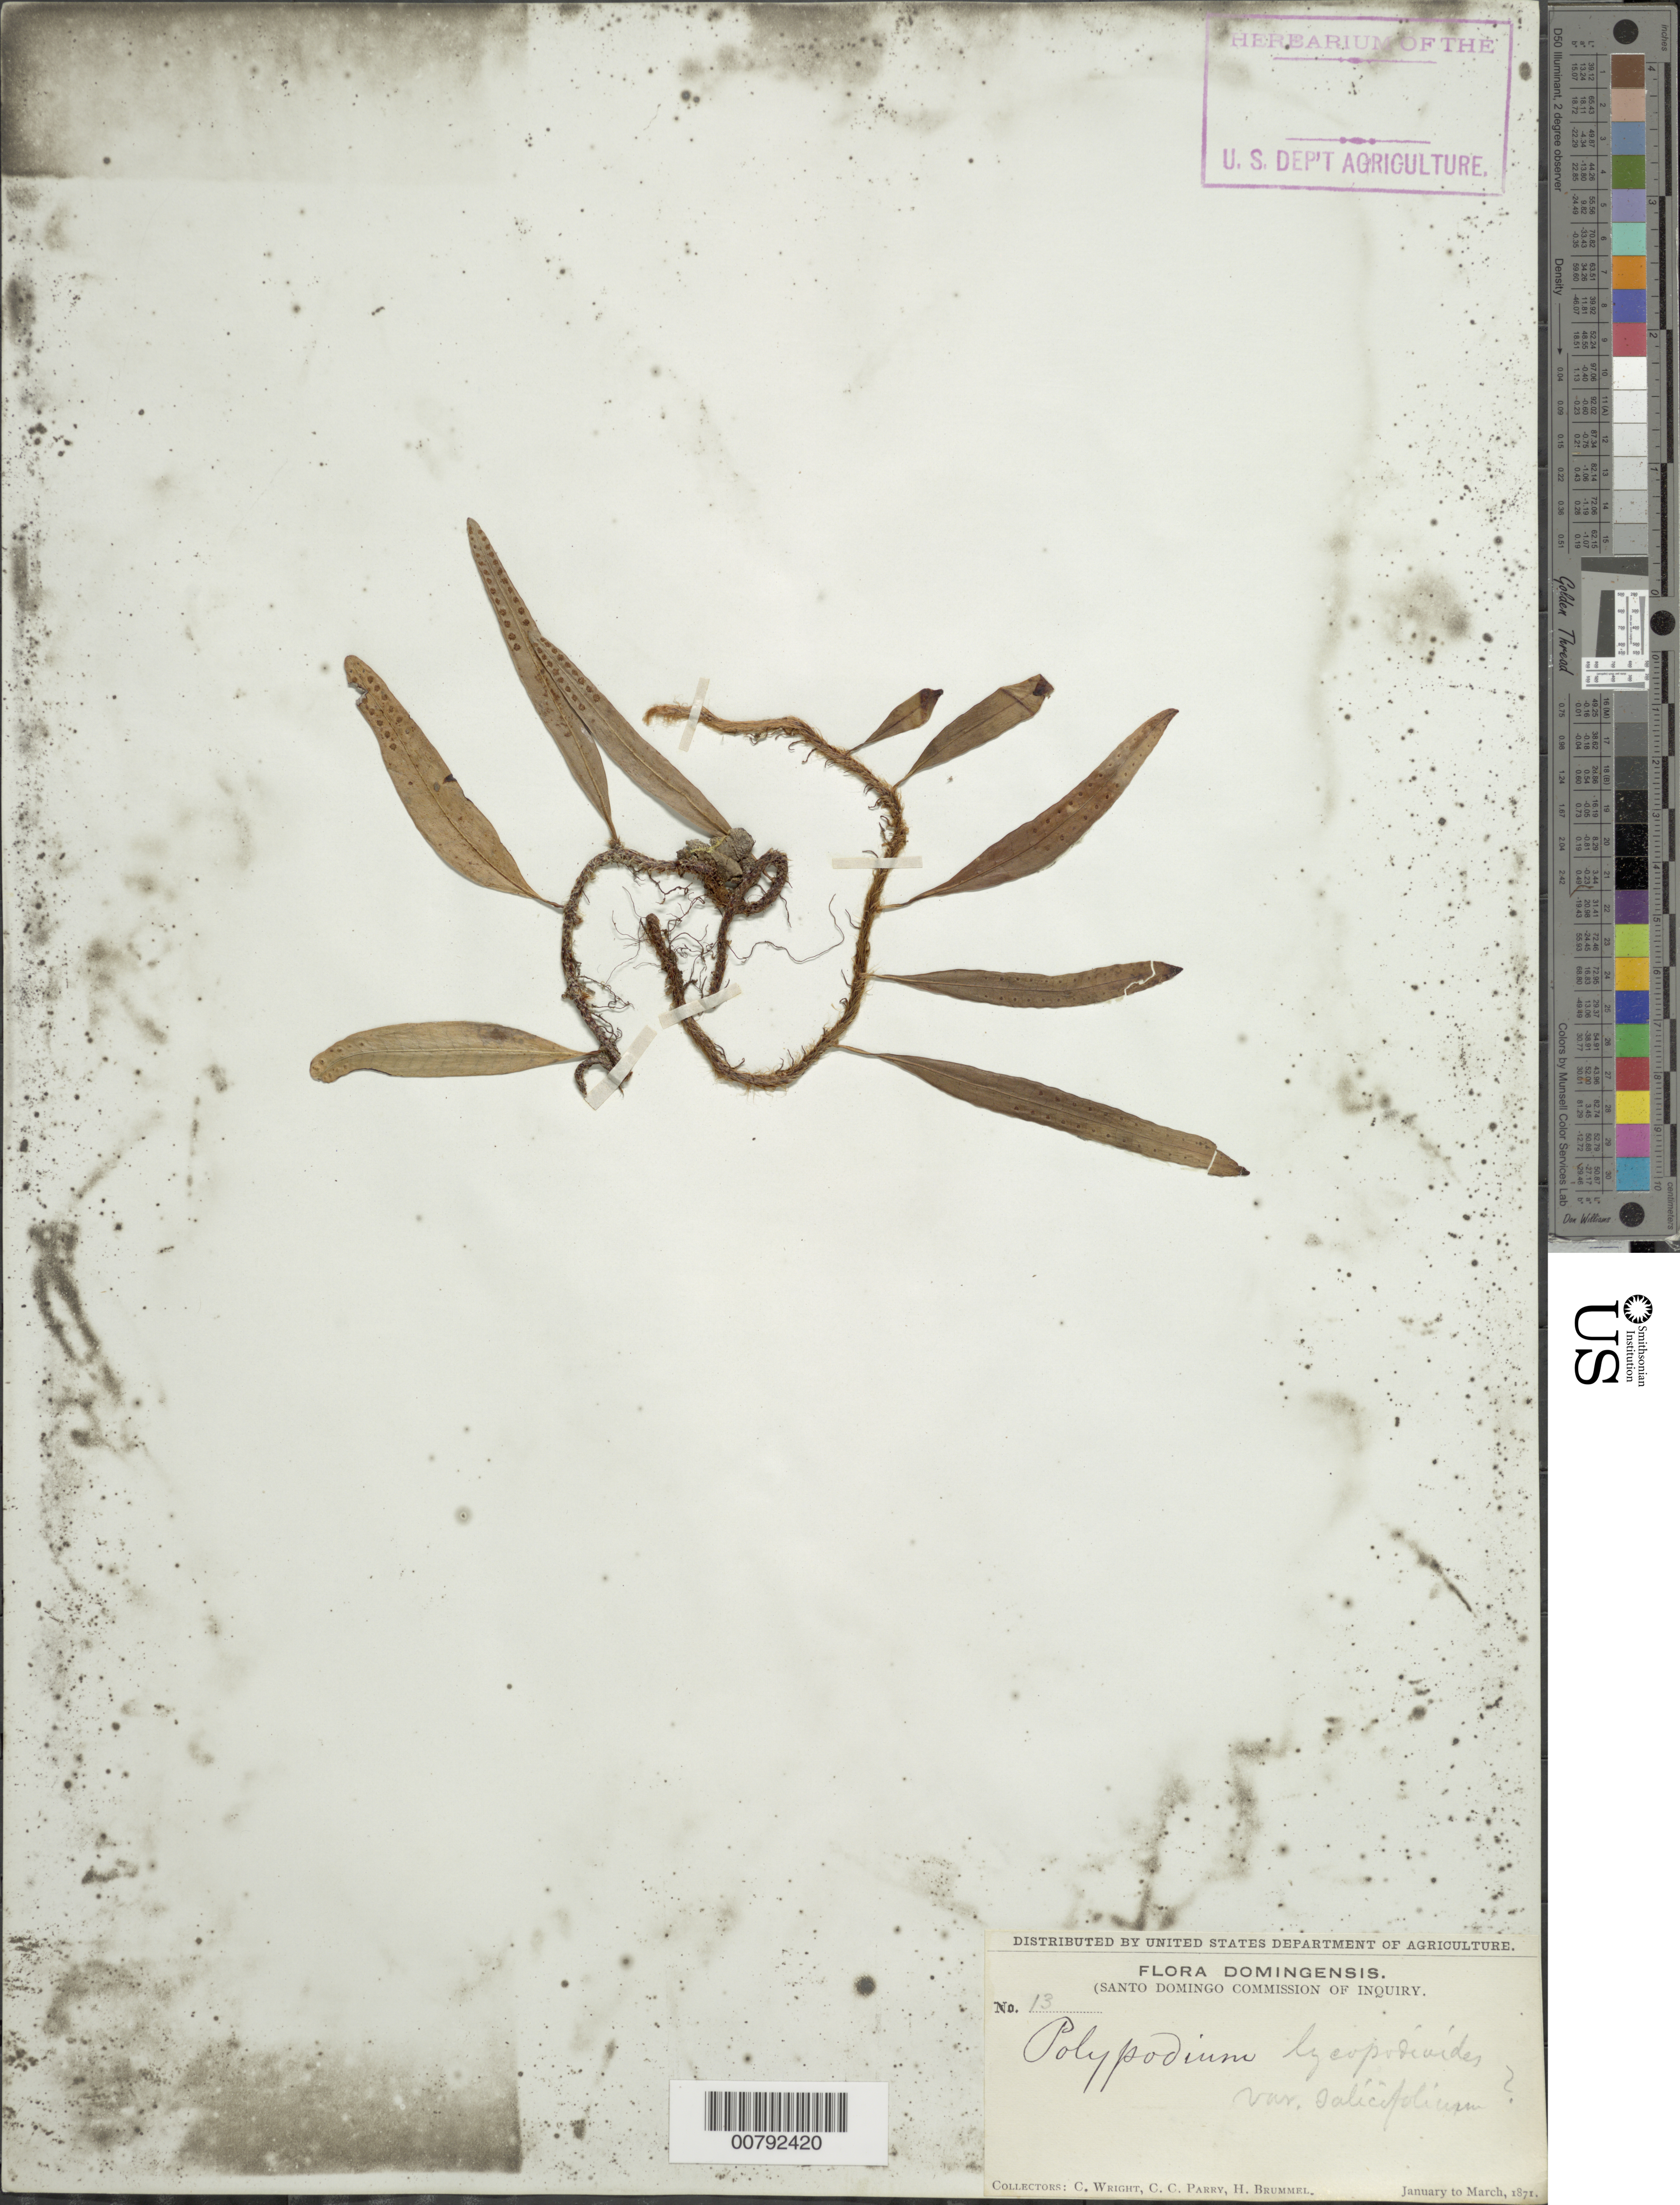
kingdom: Plantae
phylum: Tracheophyta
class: Polypodiopsida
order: Polypodiales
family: Polypodiaceae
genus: Microgramma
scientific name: Microgramma lycopodioides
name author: (L.) Copel.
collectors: C. Wright, C. C. Parry & H. Brummel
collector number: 13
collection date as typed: Jan 1871 to -- Mar 1871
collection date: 1871-01/1871-03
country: Dominican Republic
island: Hispaniola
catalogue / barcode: US 341